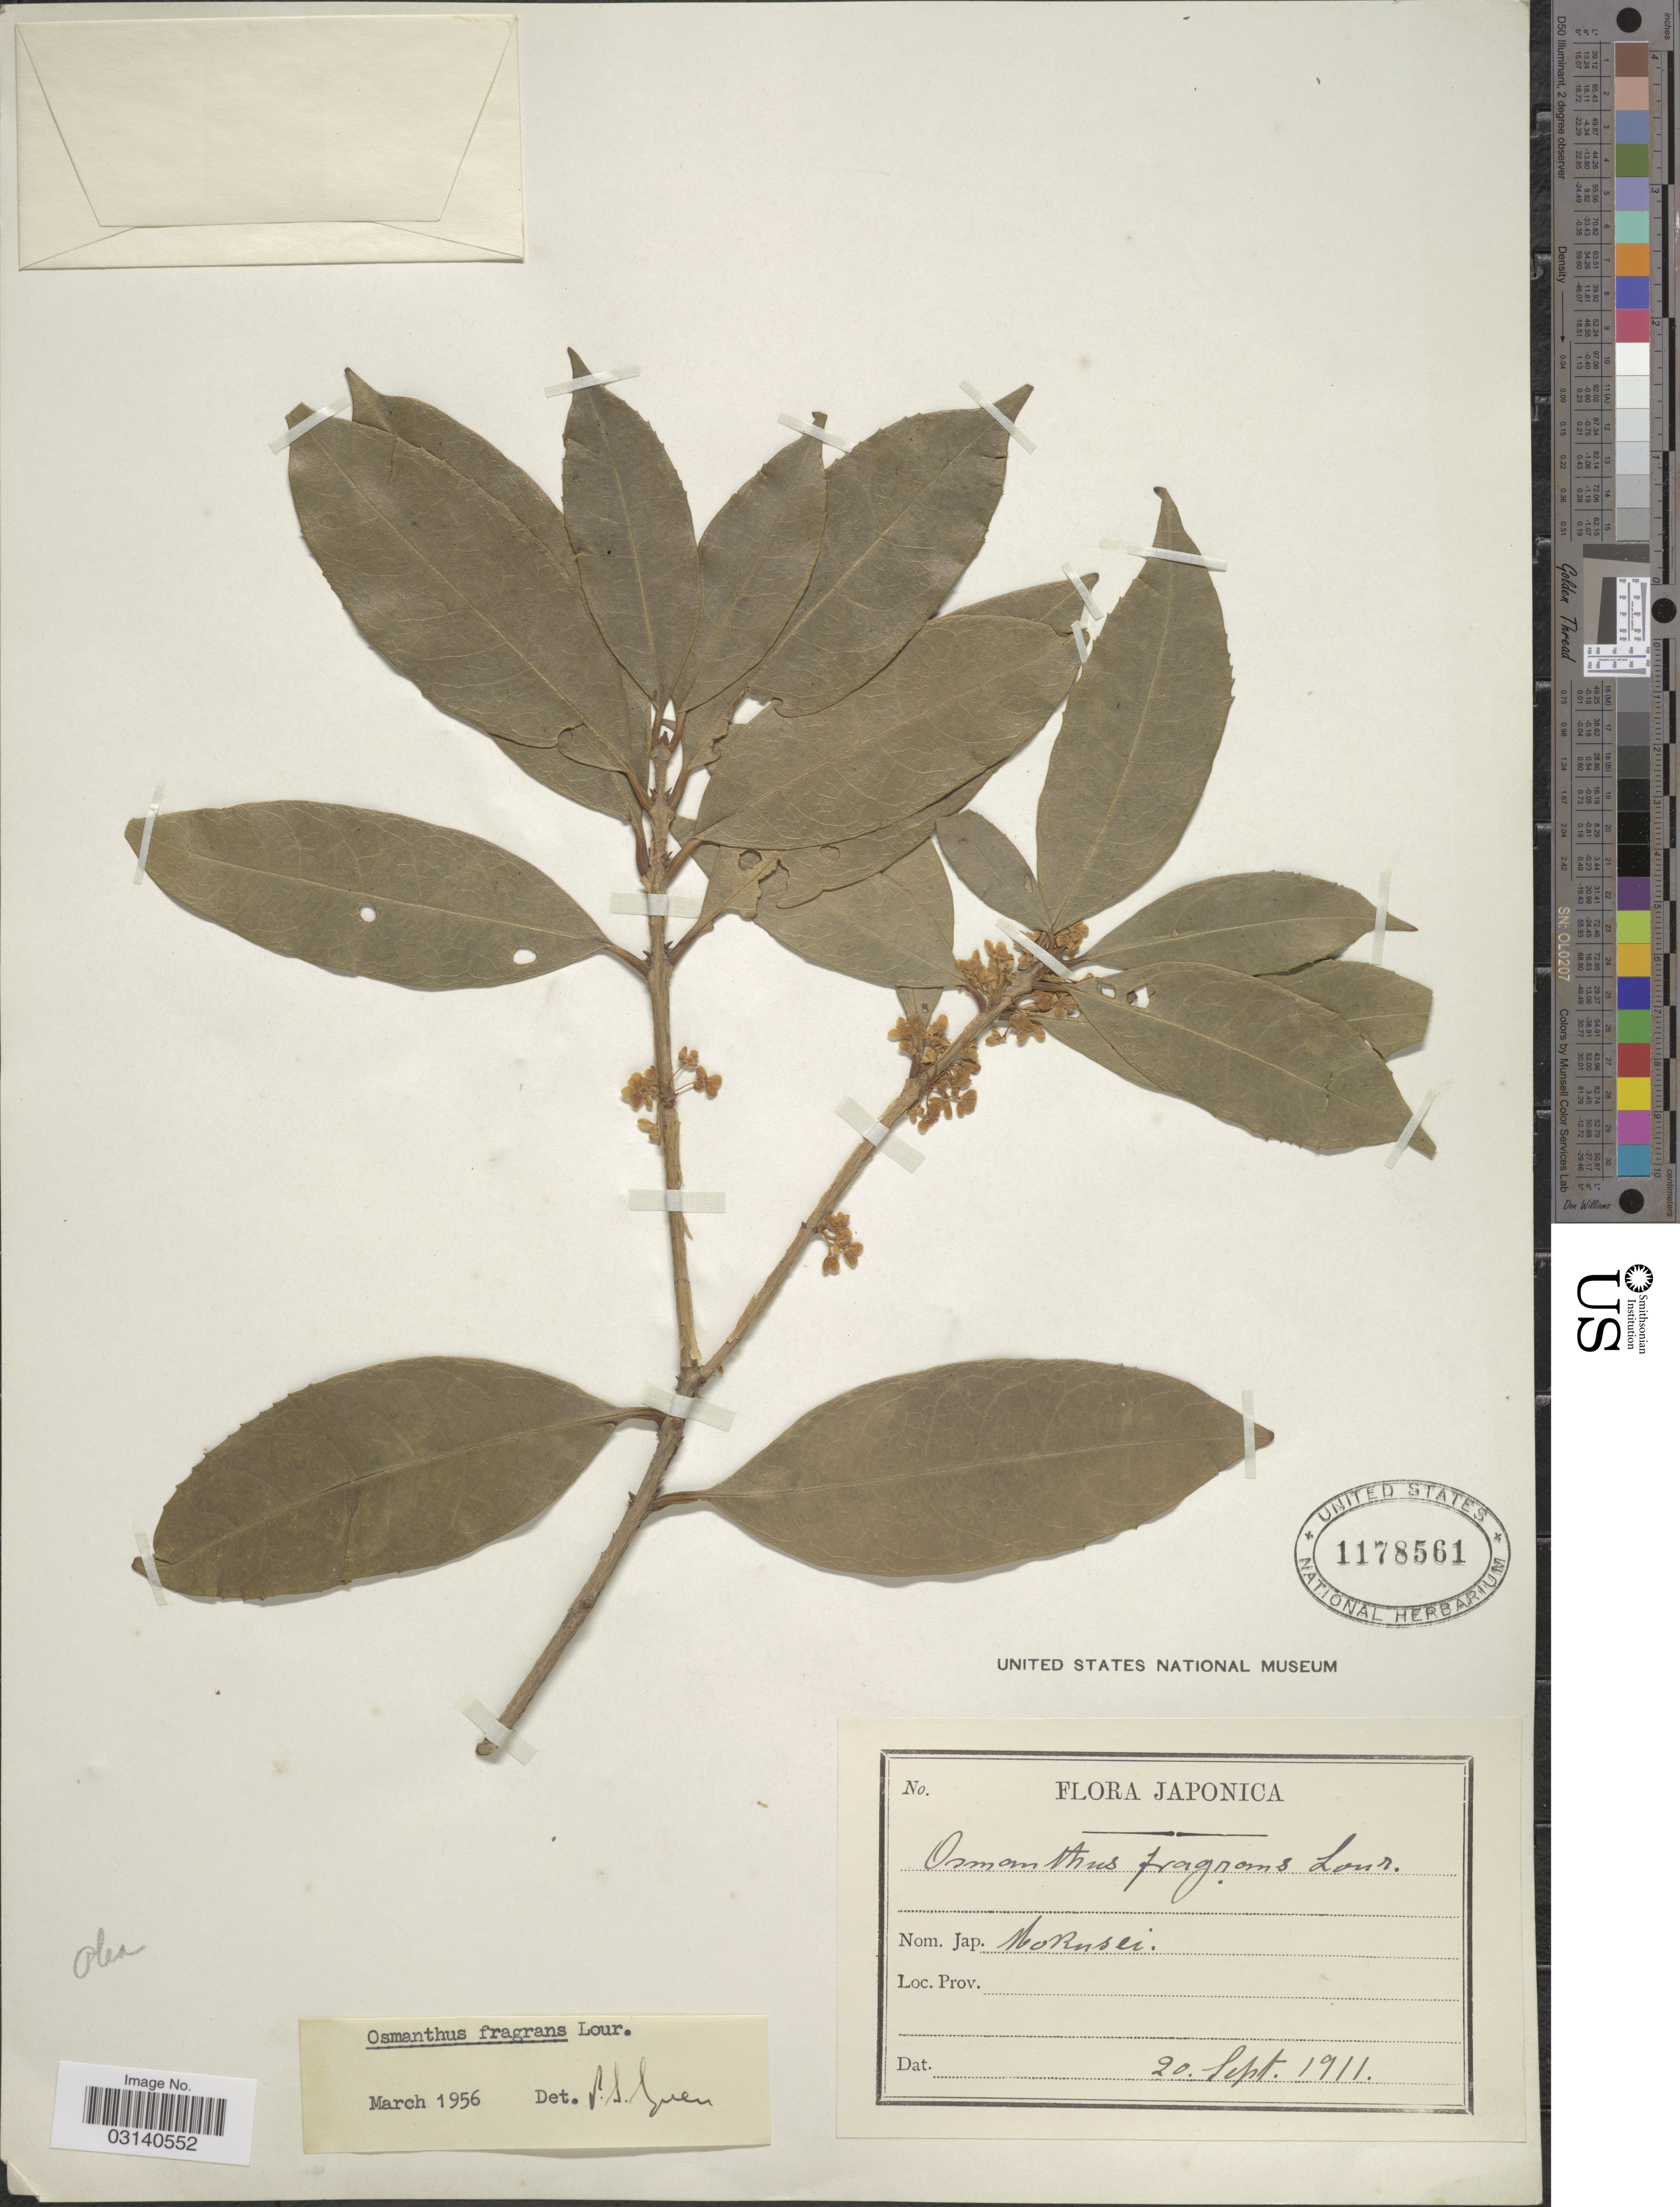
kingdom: Plantae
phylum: Tracheophyta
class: Magnoliopsida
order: Lamiales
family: Oleaceae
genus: Osmanthus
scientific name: Osmanthus fragrans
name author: Lour.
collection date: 1911-09-20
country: Japan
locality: Japonica.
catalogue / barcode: US 1178561